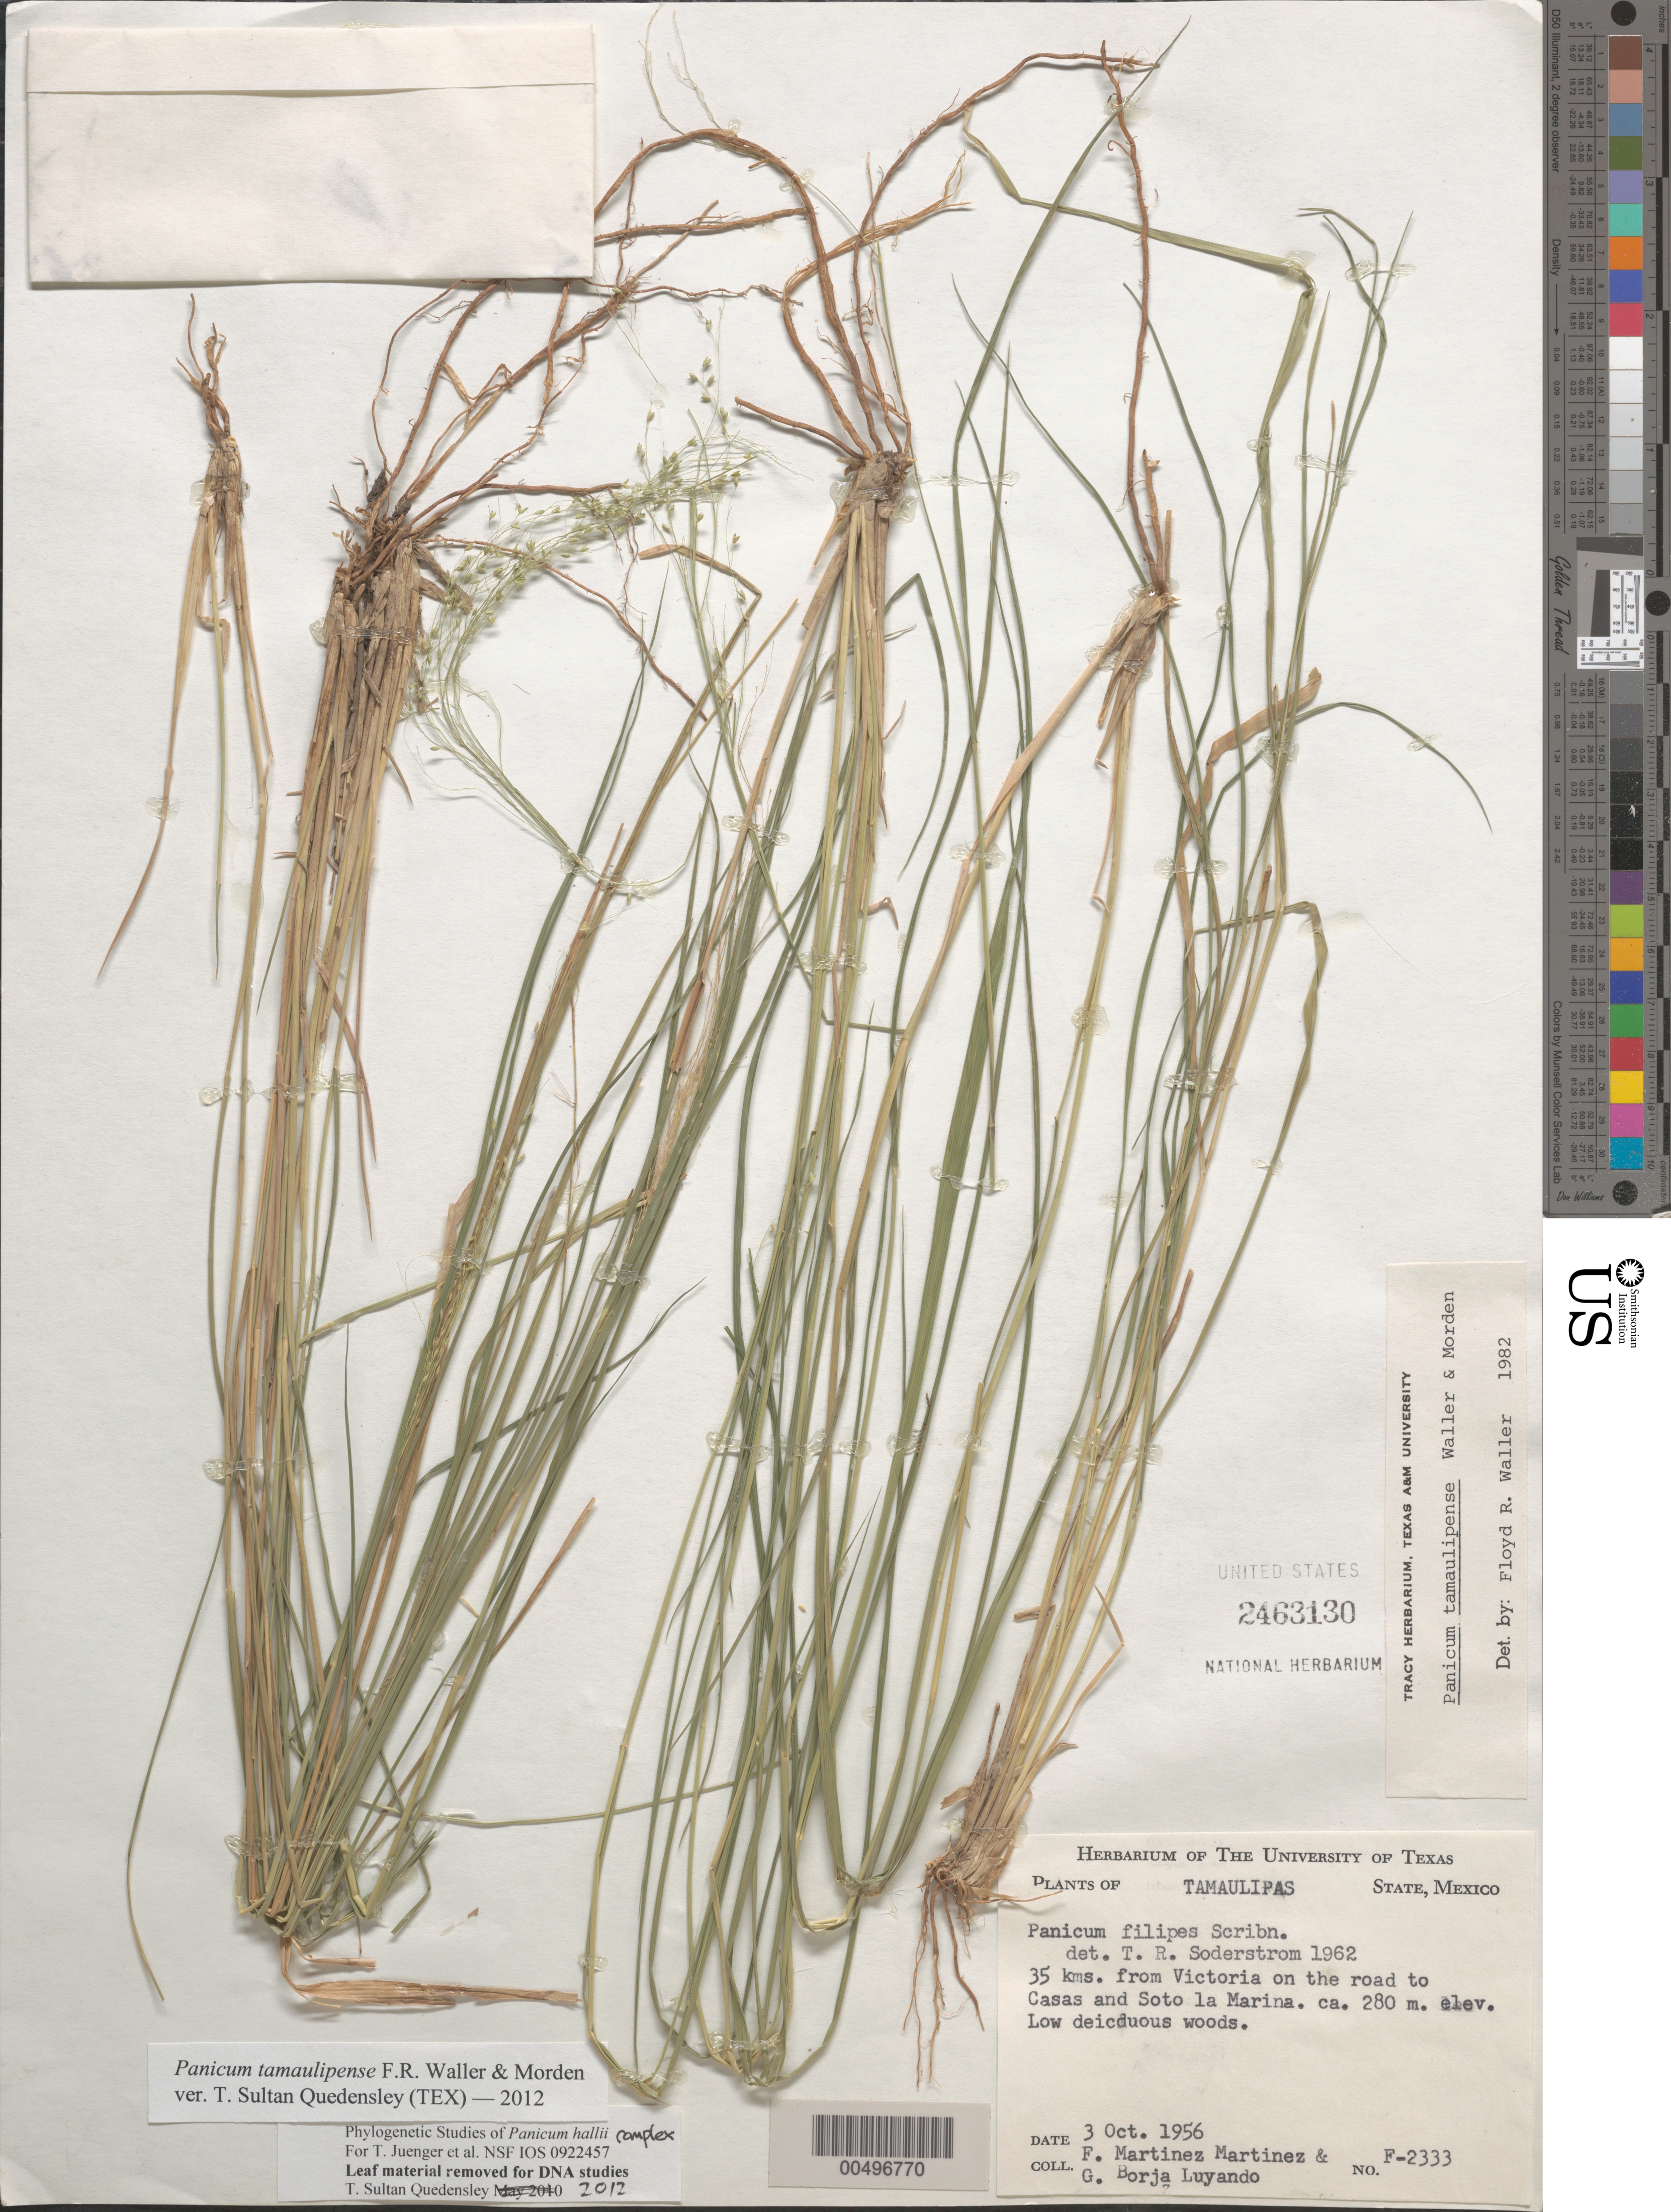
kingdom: Plantae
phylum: Tracheophyta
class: Liliopsida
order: Poales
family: Poaceae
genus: Panicum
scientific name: Panicum tamaulipense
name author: Waller & Morden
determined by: Waller, F. R.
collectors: F. Martinez-M. & G. Borja-Luyando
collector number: F-2333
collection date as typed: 3 Oct 1956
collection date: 1956-10-03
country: Mexico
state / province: Tamaulipas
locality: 35 km from Victoria on the rd to Casas & Soto la Marina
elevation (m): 280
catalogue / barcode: US 2463130